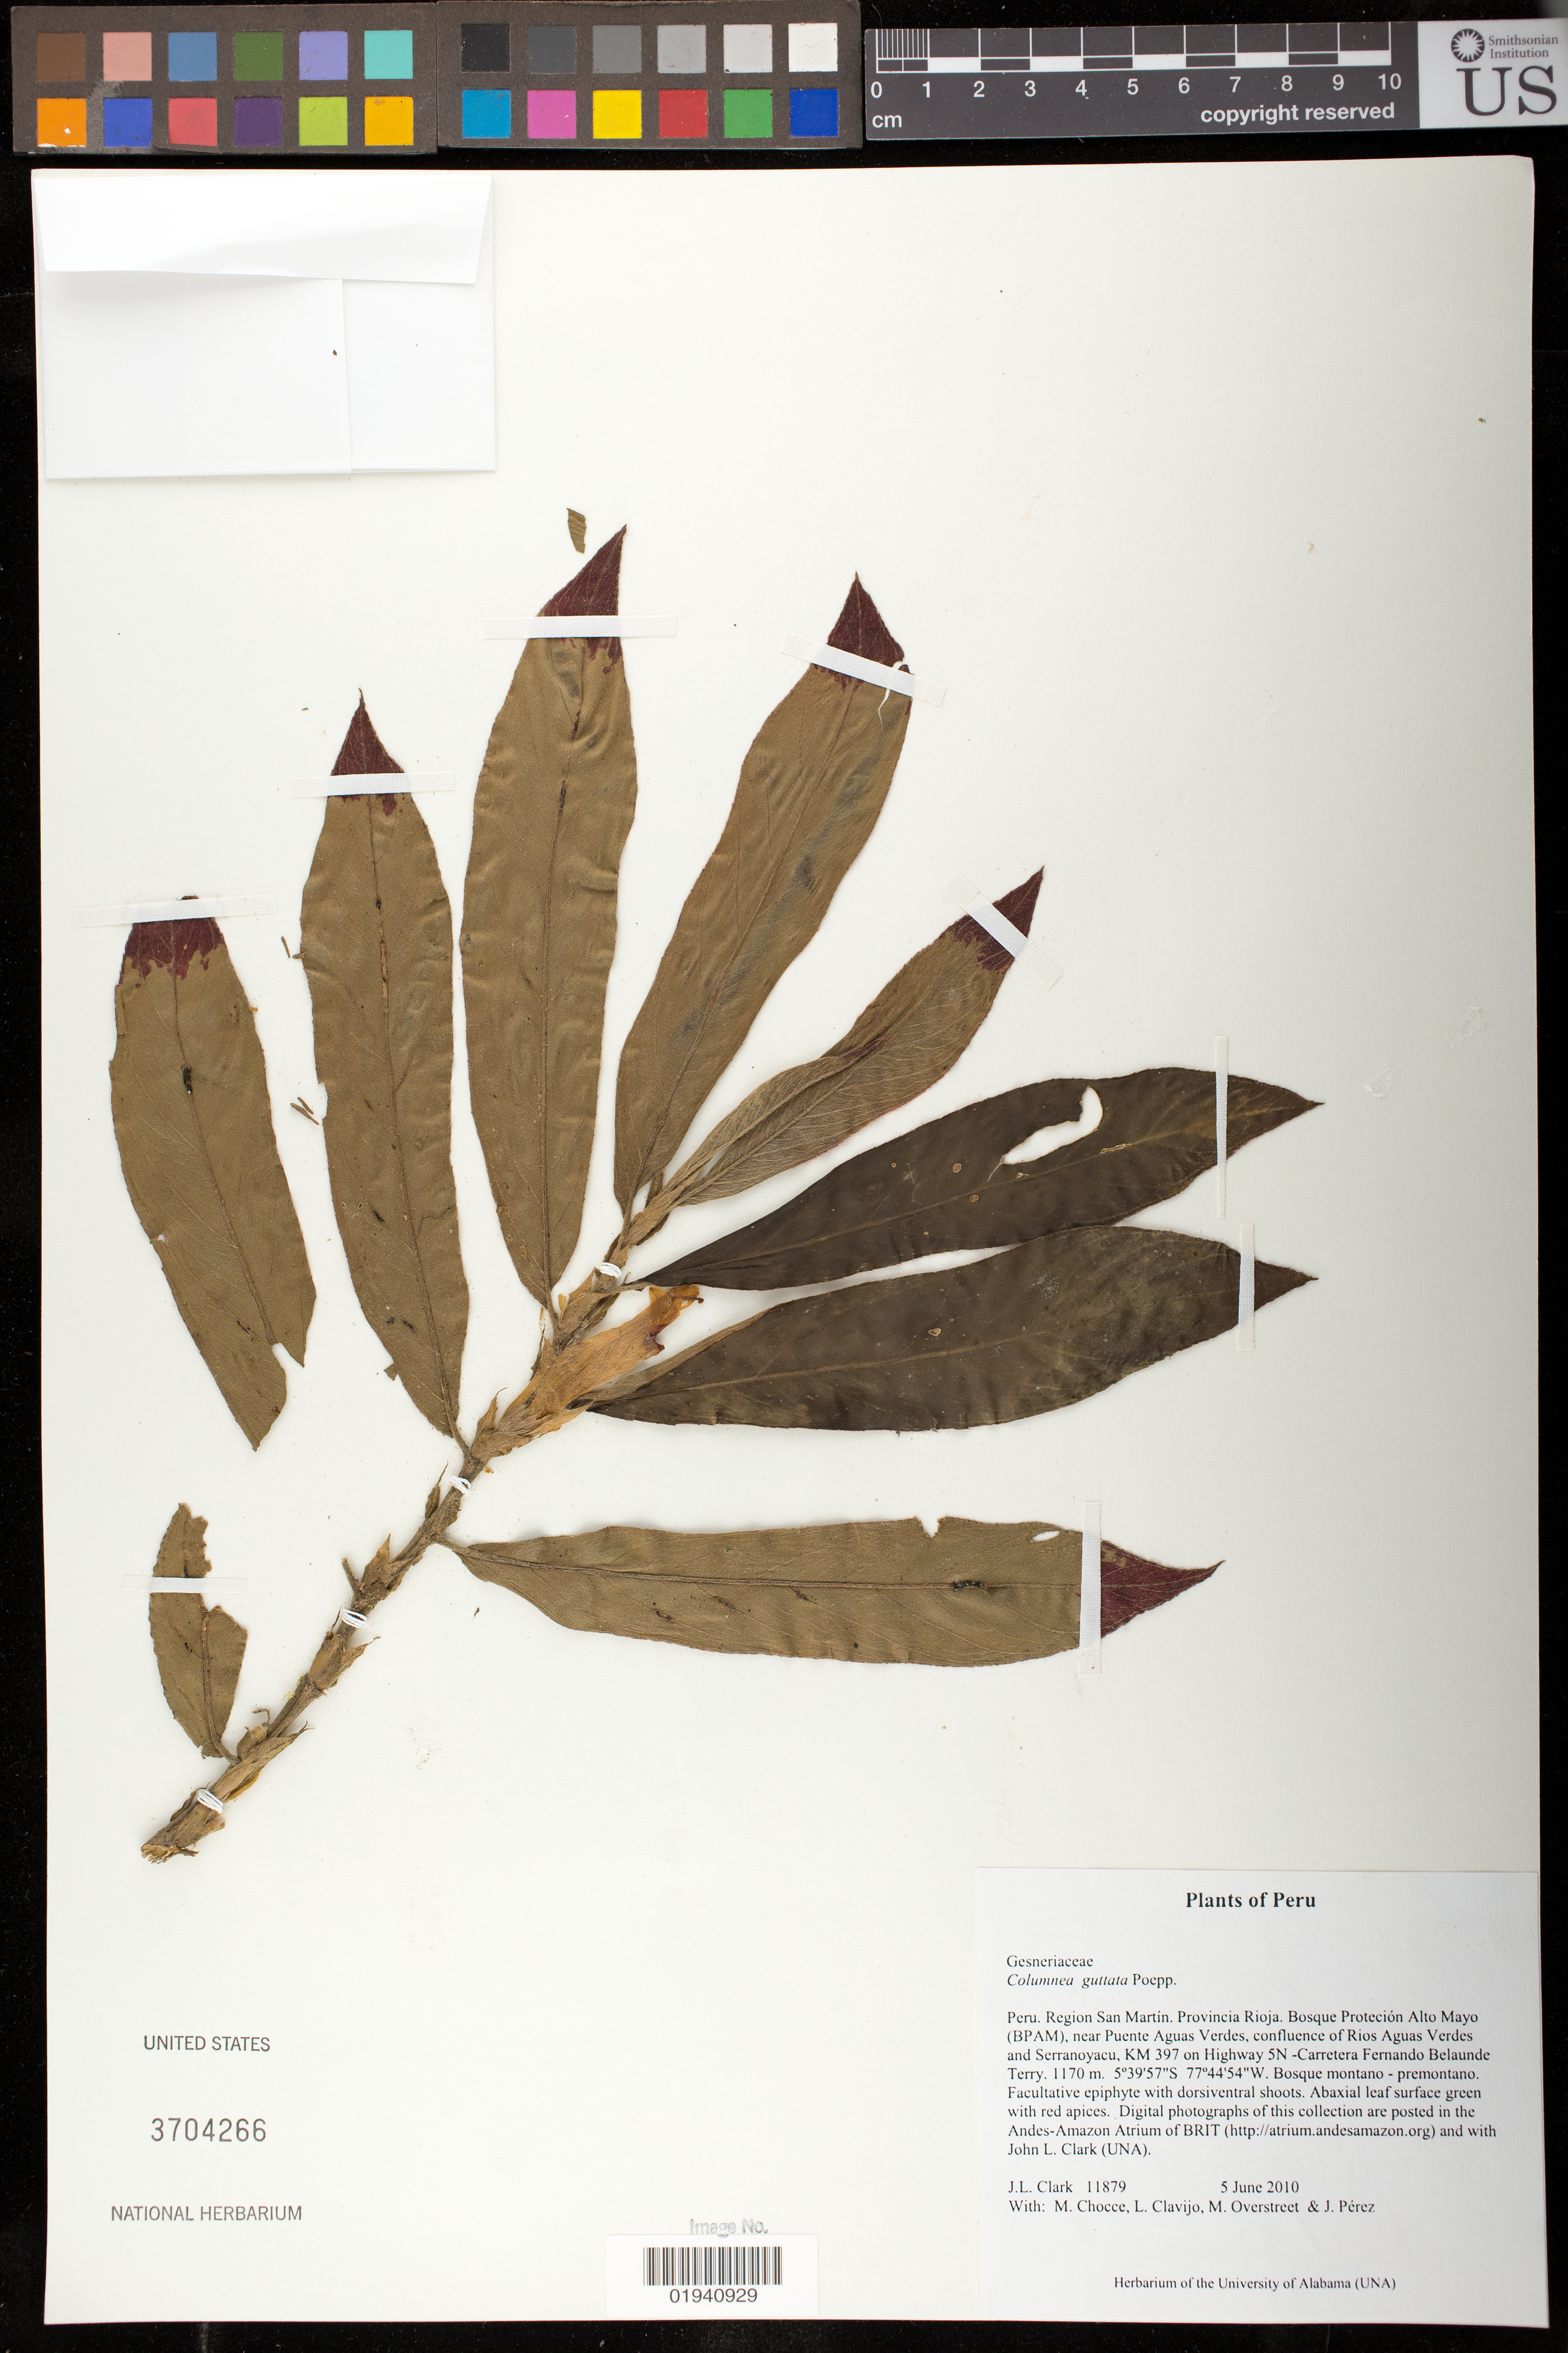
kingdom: Plantae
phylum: Tracheophyta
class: Magnoliopsida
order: Lamiales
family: Gesneriaceae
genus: Columnea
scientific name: Columnea guttata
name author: Poepp.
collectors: J. L. Clark, M. Chocce, L. Clavijo, M. Overstreet & J. Perez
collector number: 11879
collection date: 2010-06-05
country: Peru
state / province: San Martín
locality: Region San Martin. Provincia Rioja. Bosque Protection Alto Mayo (BPAM), near Puente Aguas Verdes, confluence of Rios Aguas Verdes and Serranoyacu, KM 397 on Highway 5N - Carretera Fernando Belaunde Terry.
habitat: Bosque montano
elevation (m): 1700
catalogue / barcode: US 3704266